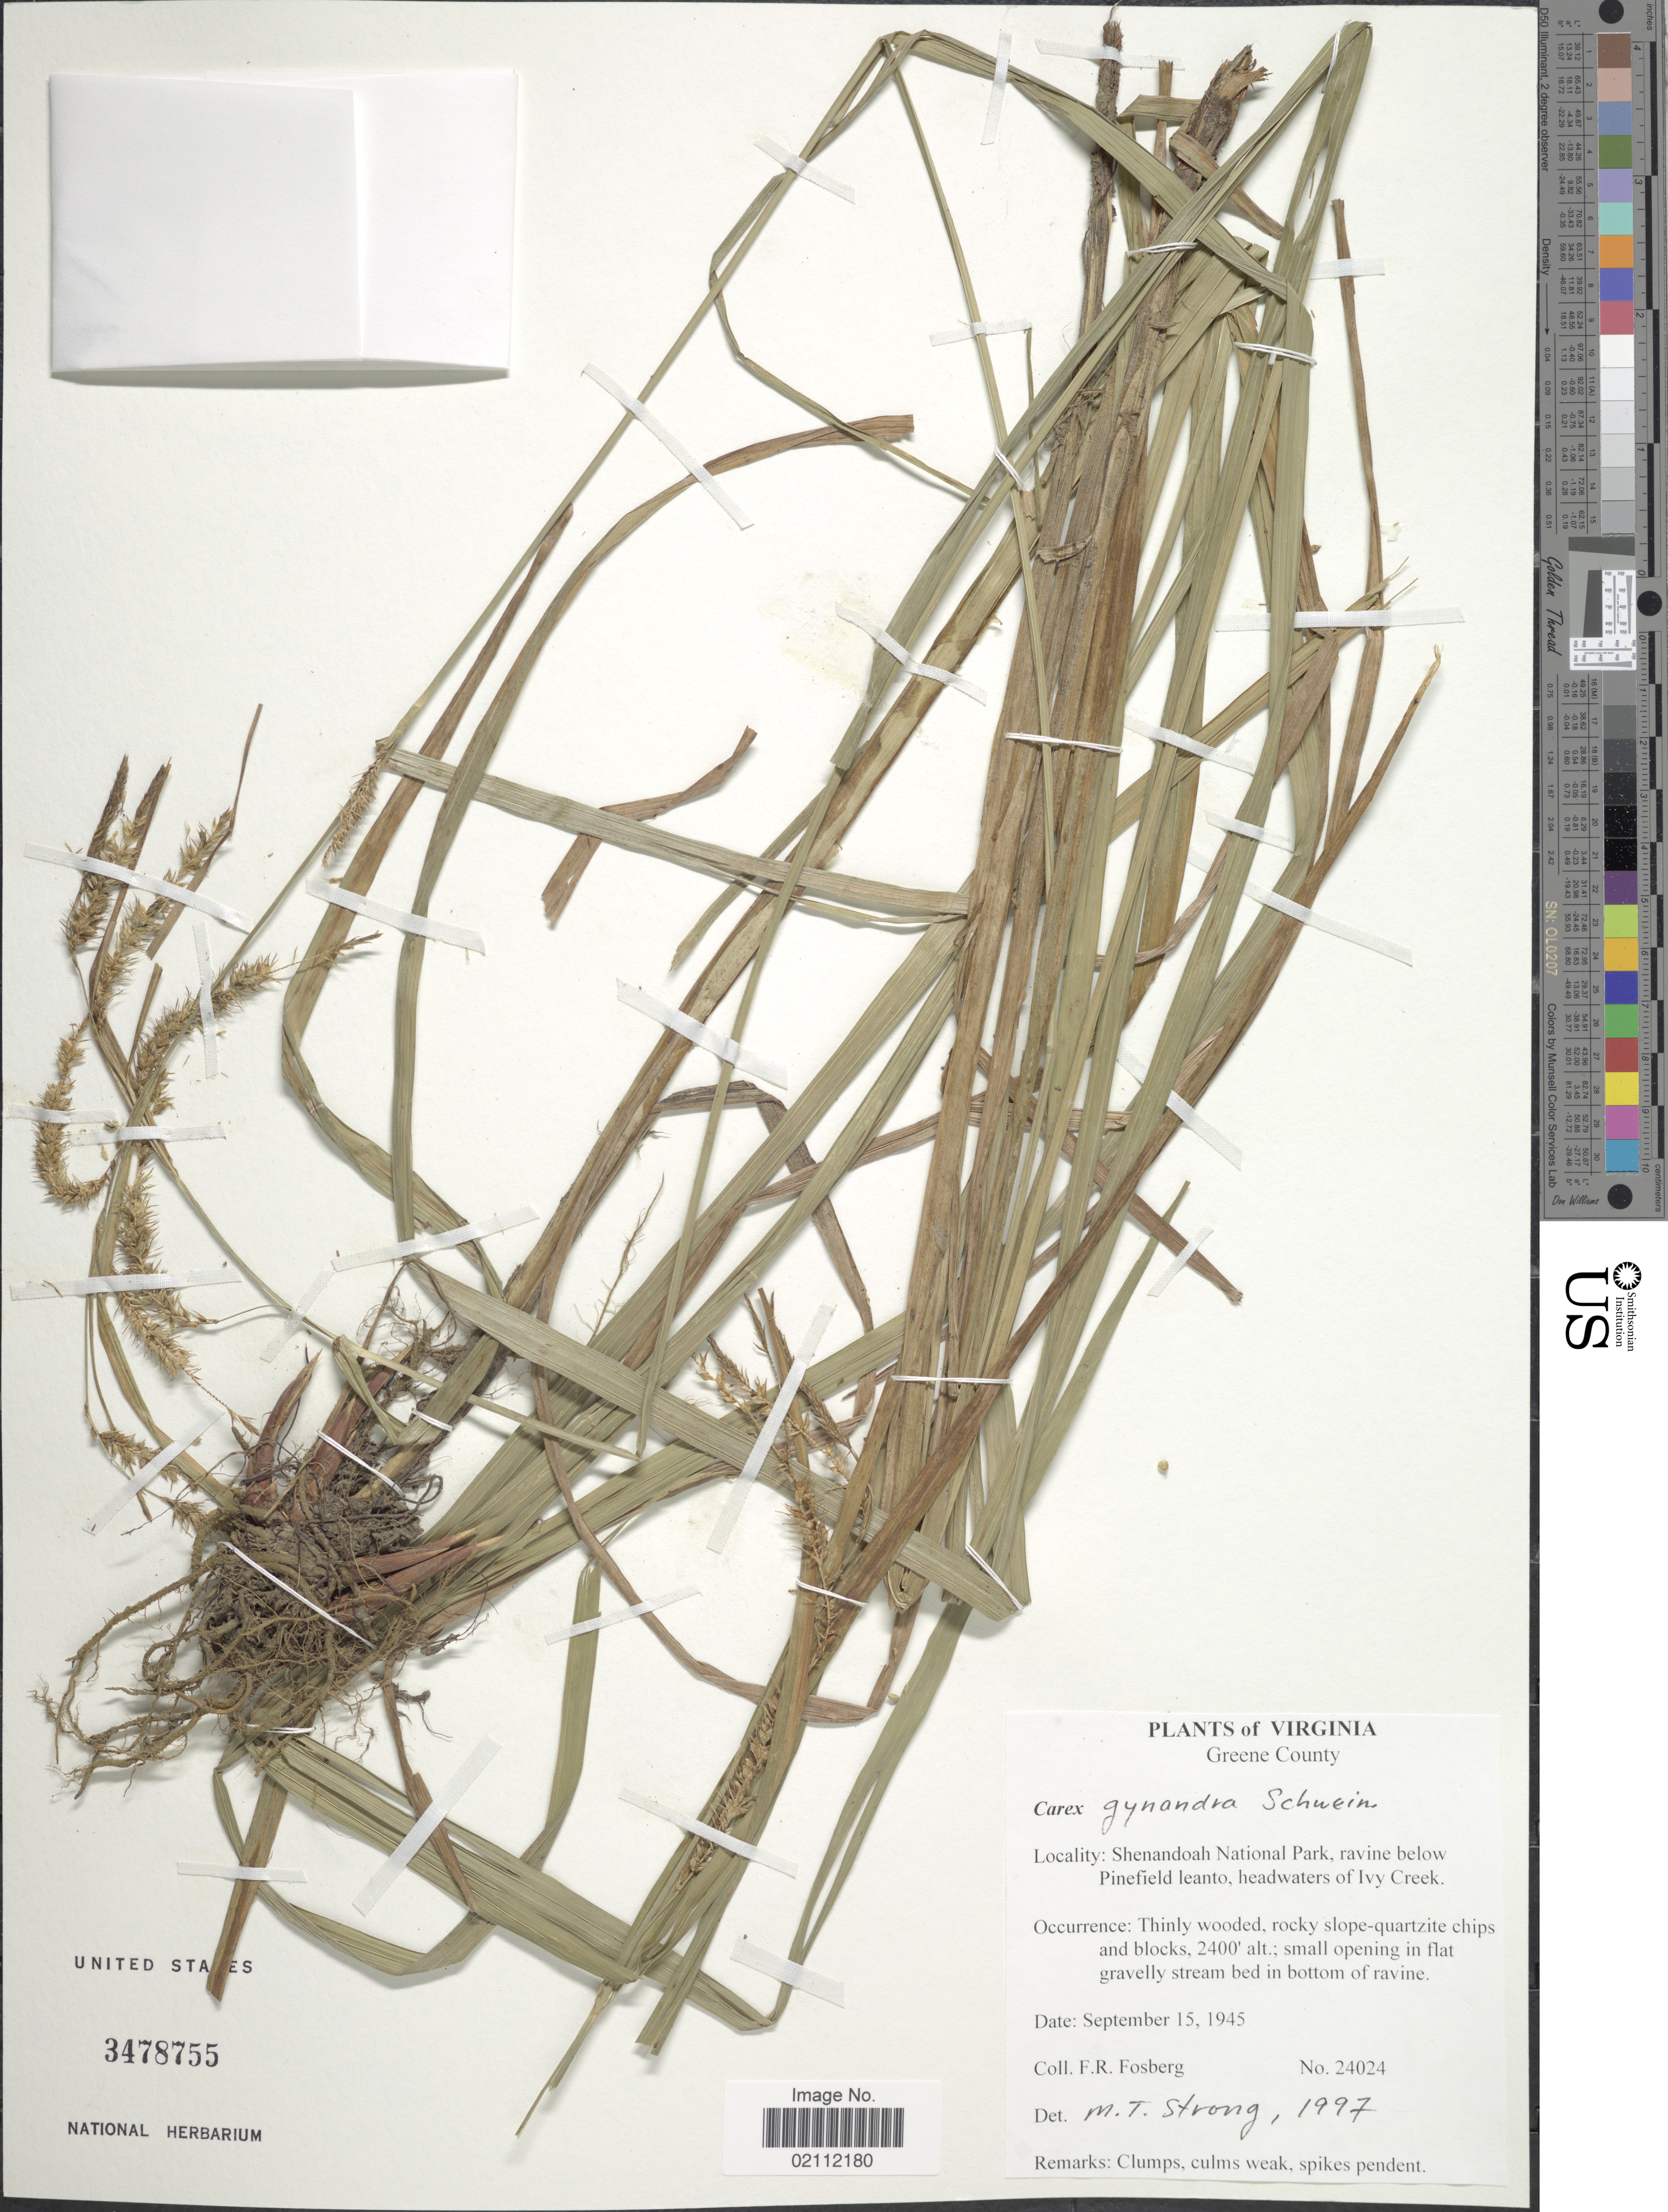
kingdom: Plantae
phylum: Tracheophyta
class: Liliopsida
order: Poales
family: Cyperaceae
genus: Carex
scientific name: Carex gynandra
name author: Schwein.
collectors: F. R. Fosberg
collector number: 24024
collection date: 1945-09-15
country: United States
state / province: Virginia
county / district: Greene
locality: Greene County. Shenandoah National Park, headwaters of Ivy Creek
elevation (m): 732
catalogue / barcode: US 3478755